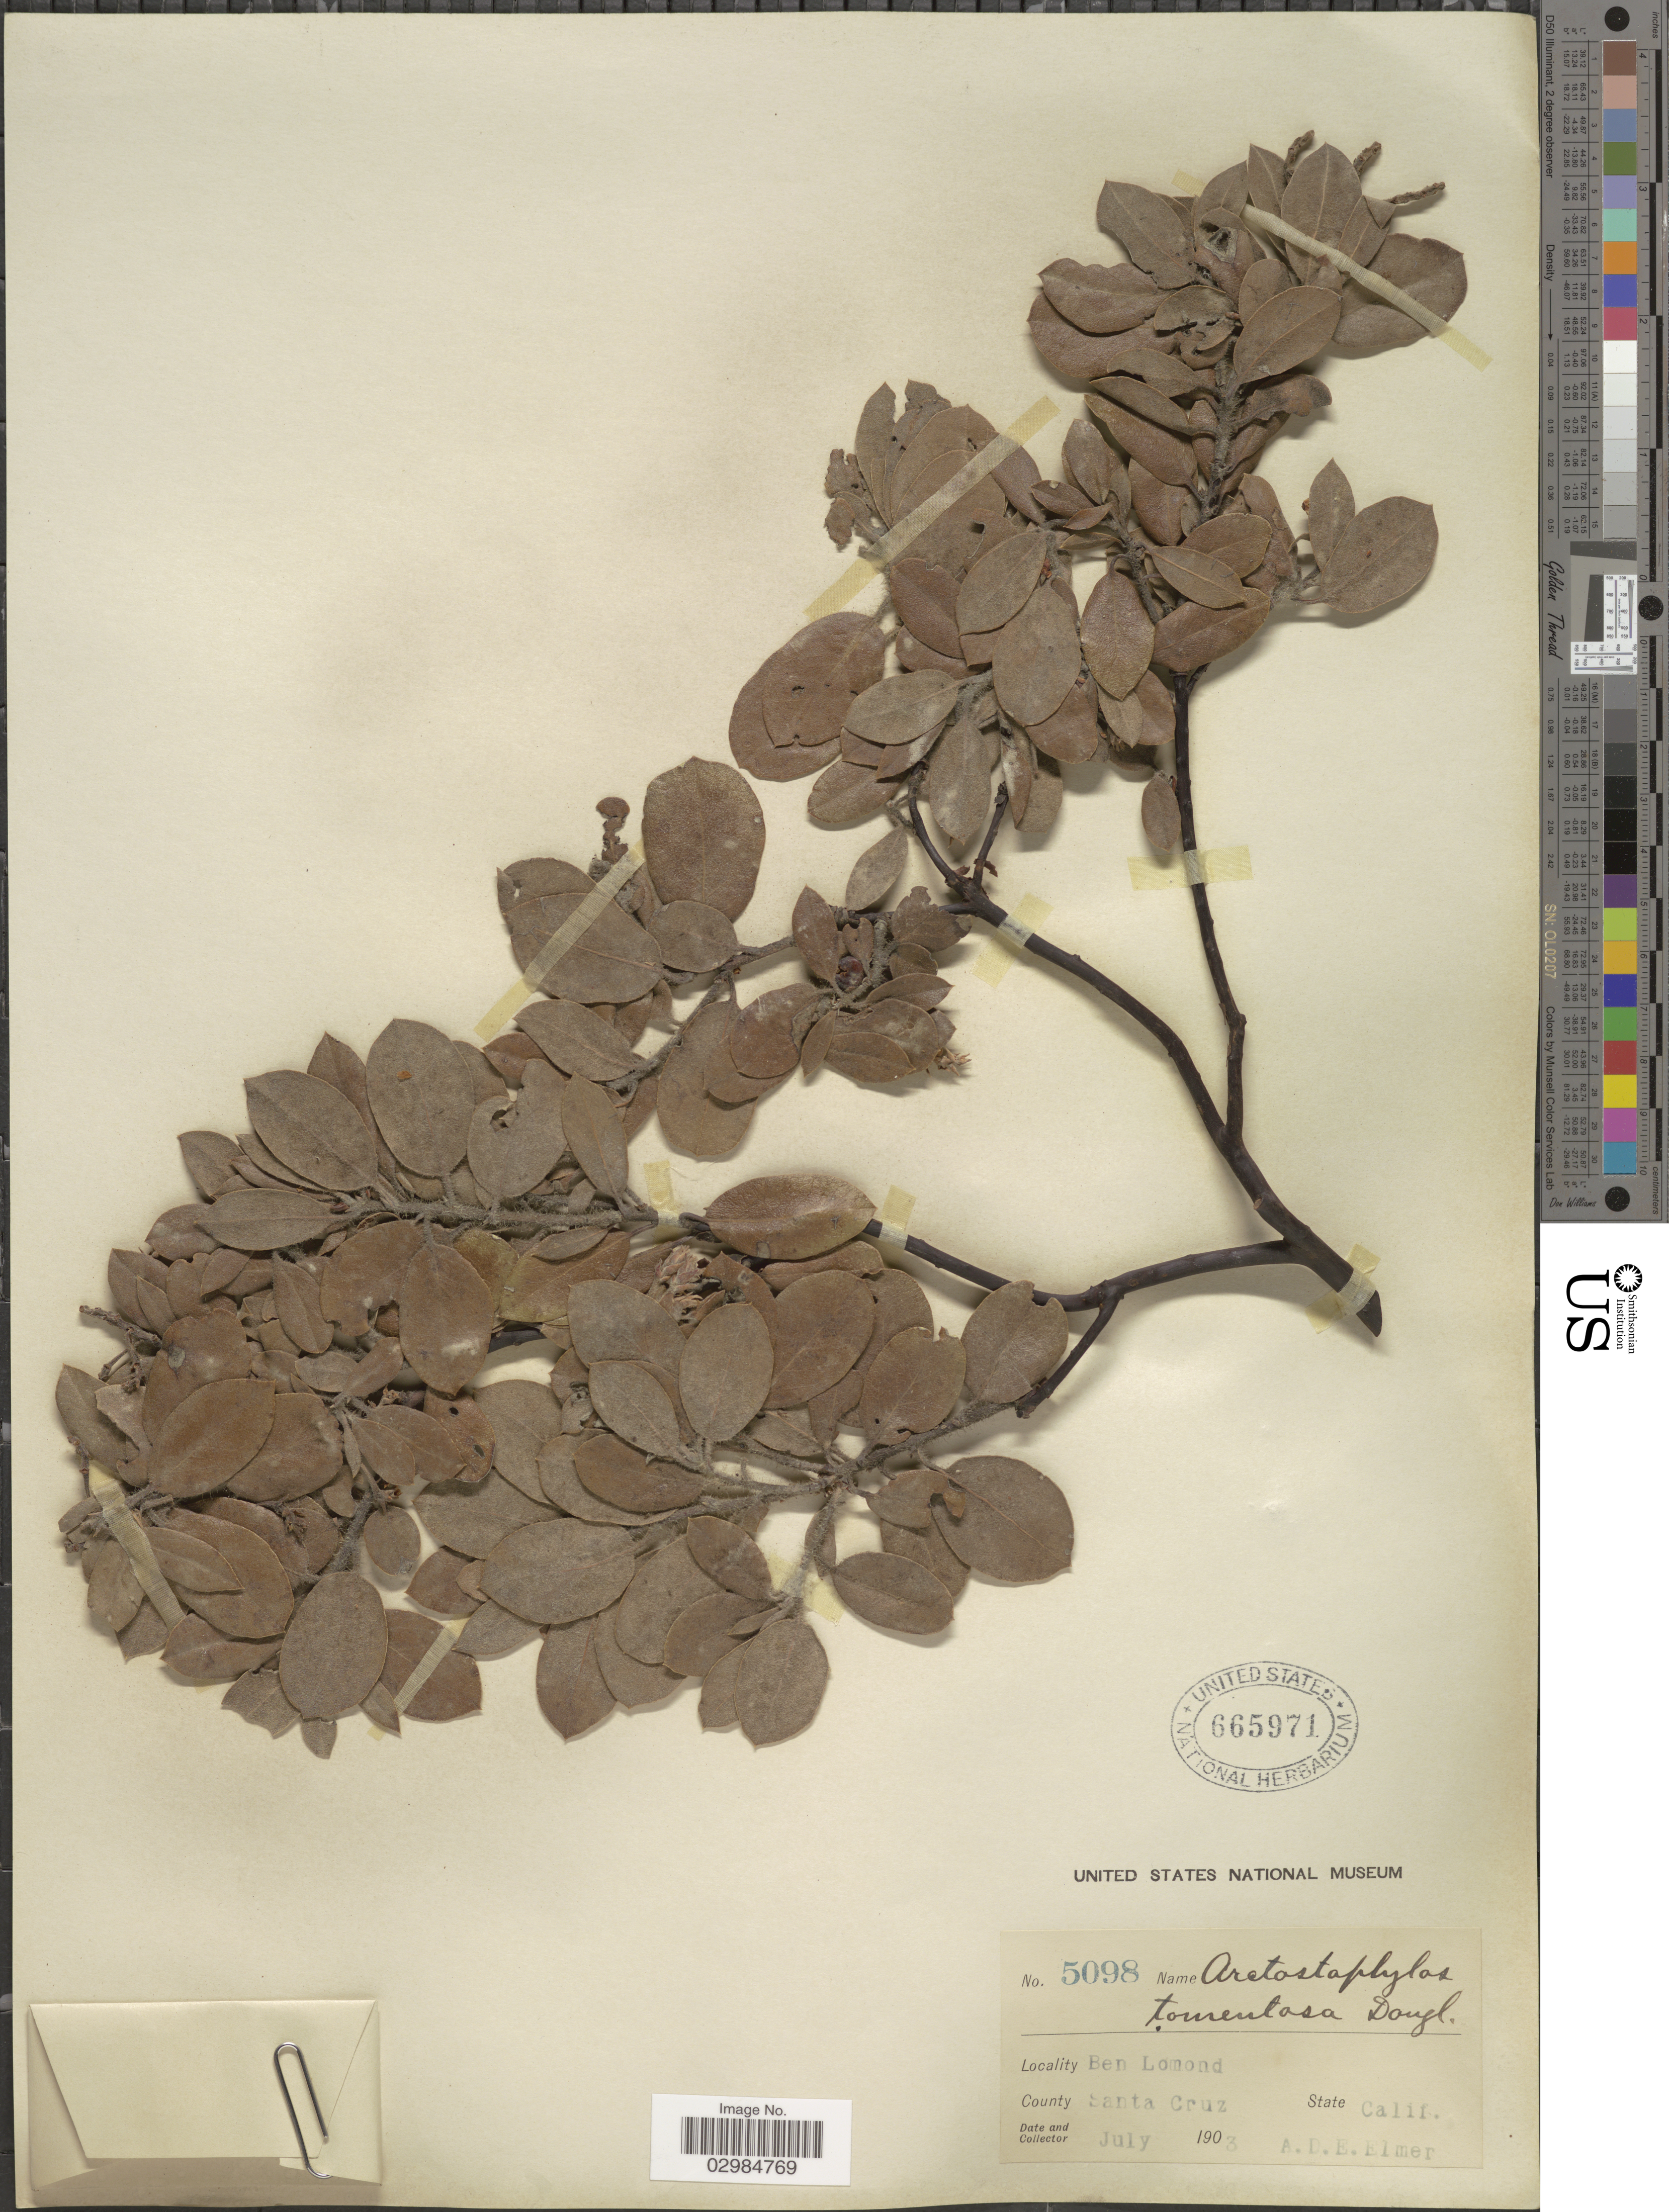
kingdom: Plantae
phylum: Tracheophyta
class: Magnoliopsida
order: Ericales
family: Ericaceae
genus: Arctostaphylos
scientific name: Arctostaphylos tomentosa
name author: (Pursh) Lindl.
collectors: A. D. E. Elmer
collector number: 5098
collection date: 1903-07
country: United States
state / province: California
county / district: Santa Cruz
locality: Ben Lomond. County Santa Cruz.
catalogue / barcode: US 665971